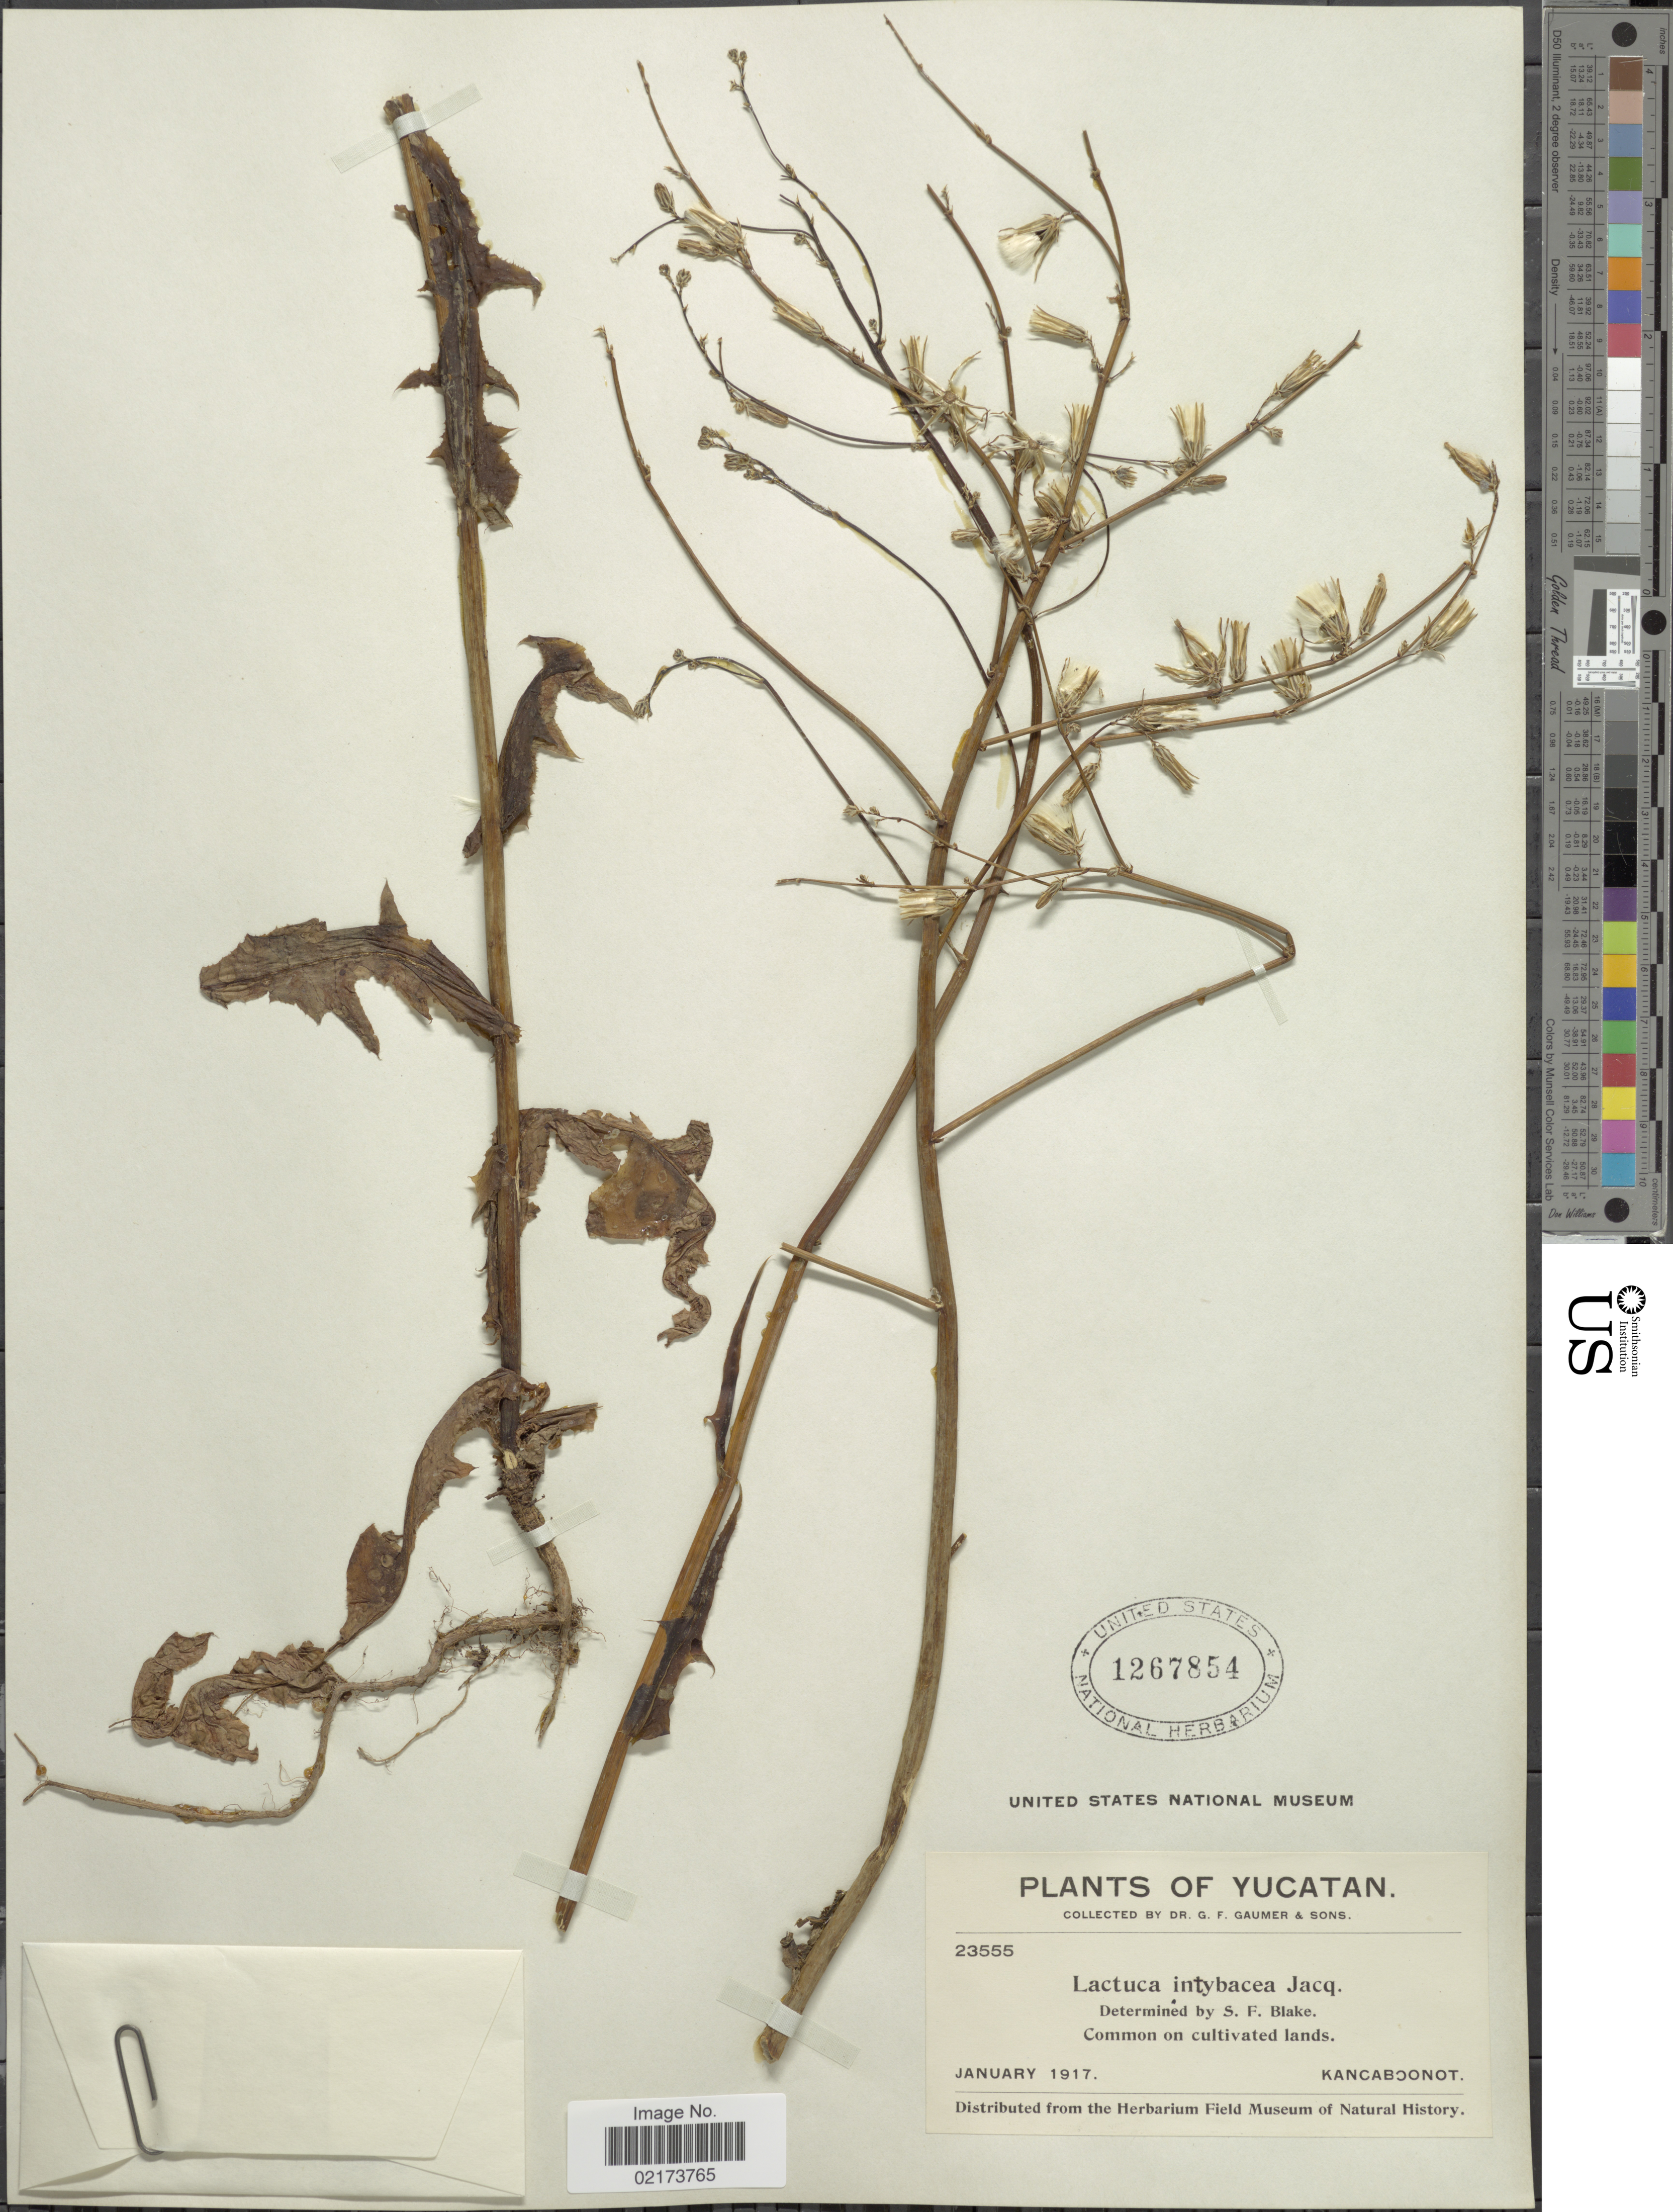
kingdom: Plantae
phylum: Tracheophyta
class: Magnoliopsida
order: Asterales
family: Asteraceae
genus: Lactuca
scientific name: Lactuca intybacea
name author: (Jacq.) P. Beauv.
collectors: G. F. Gaumer & et al.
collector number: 23555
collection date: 1917-01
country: Mexico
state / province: Yucatán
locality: Kancaboonot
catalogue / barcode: US 1267854